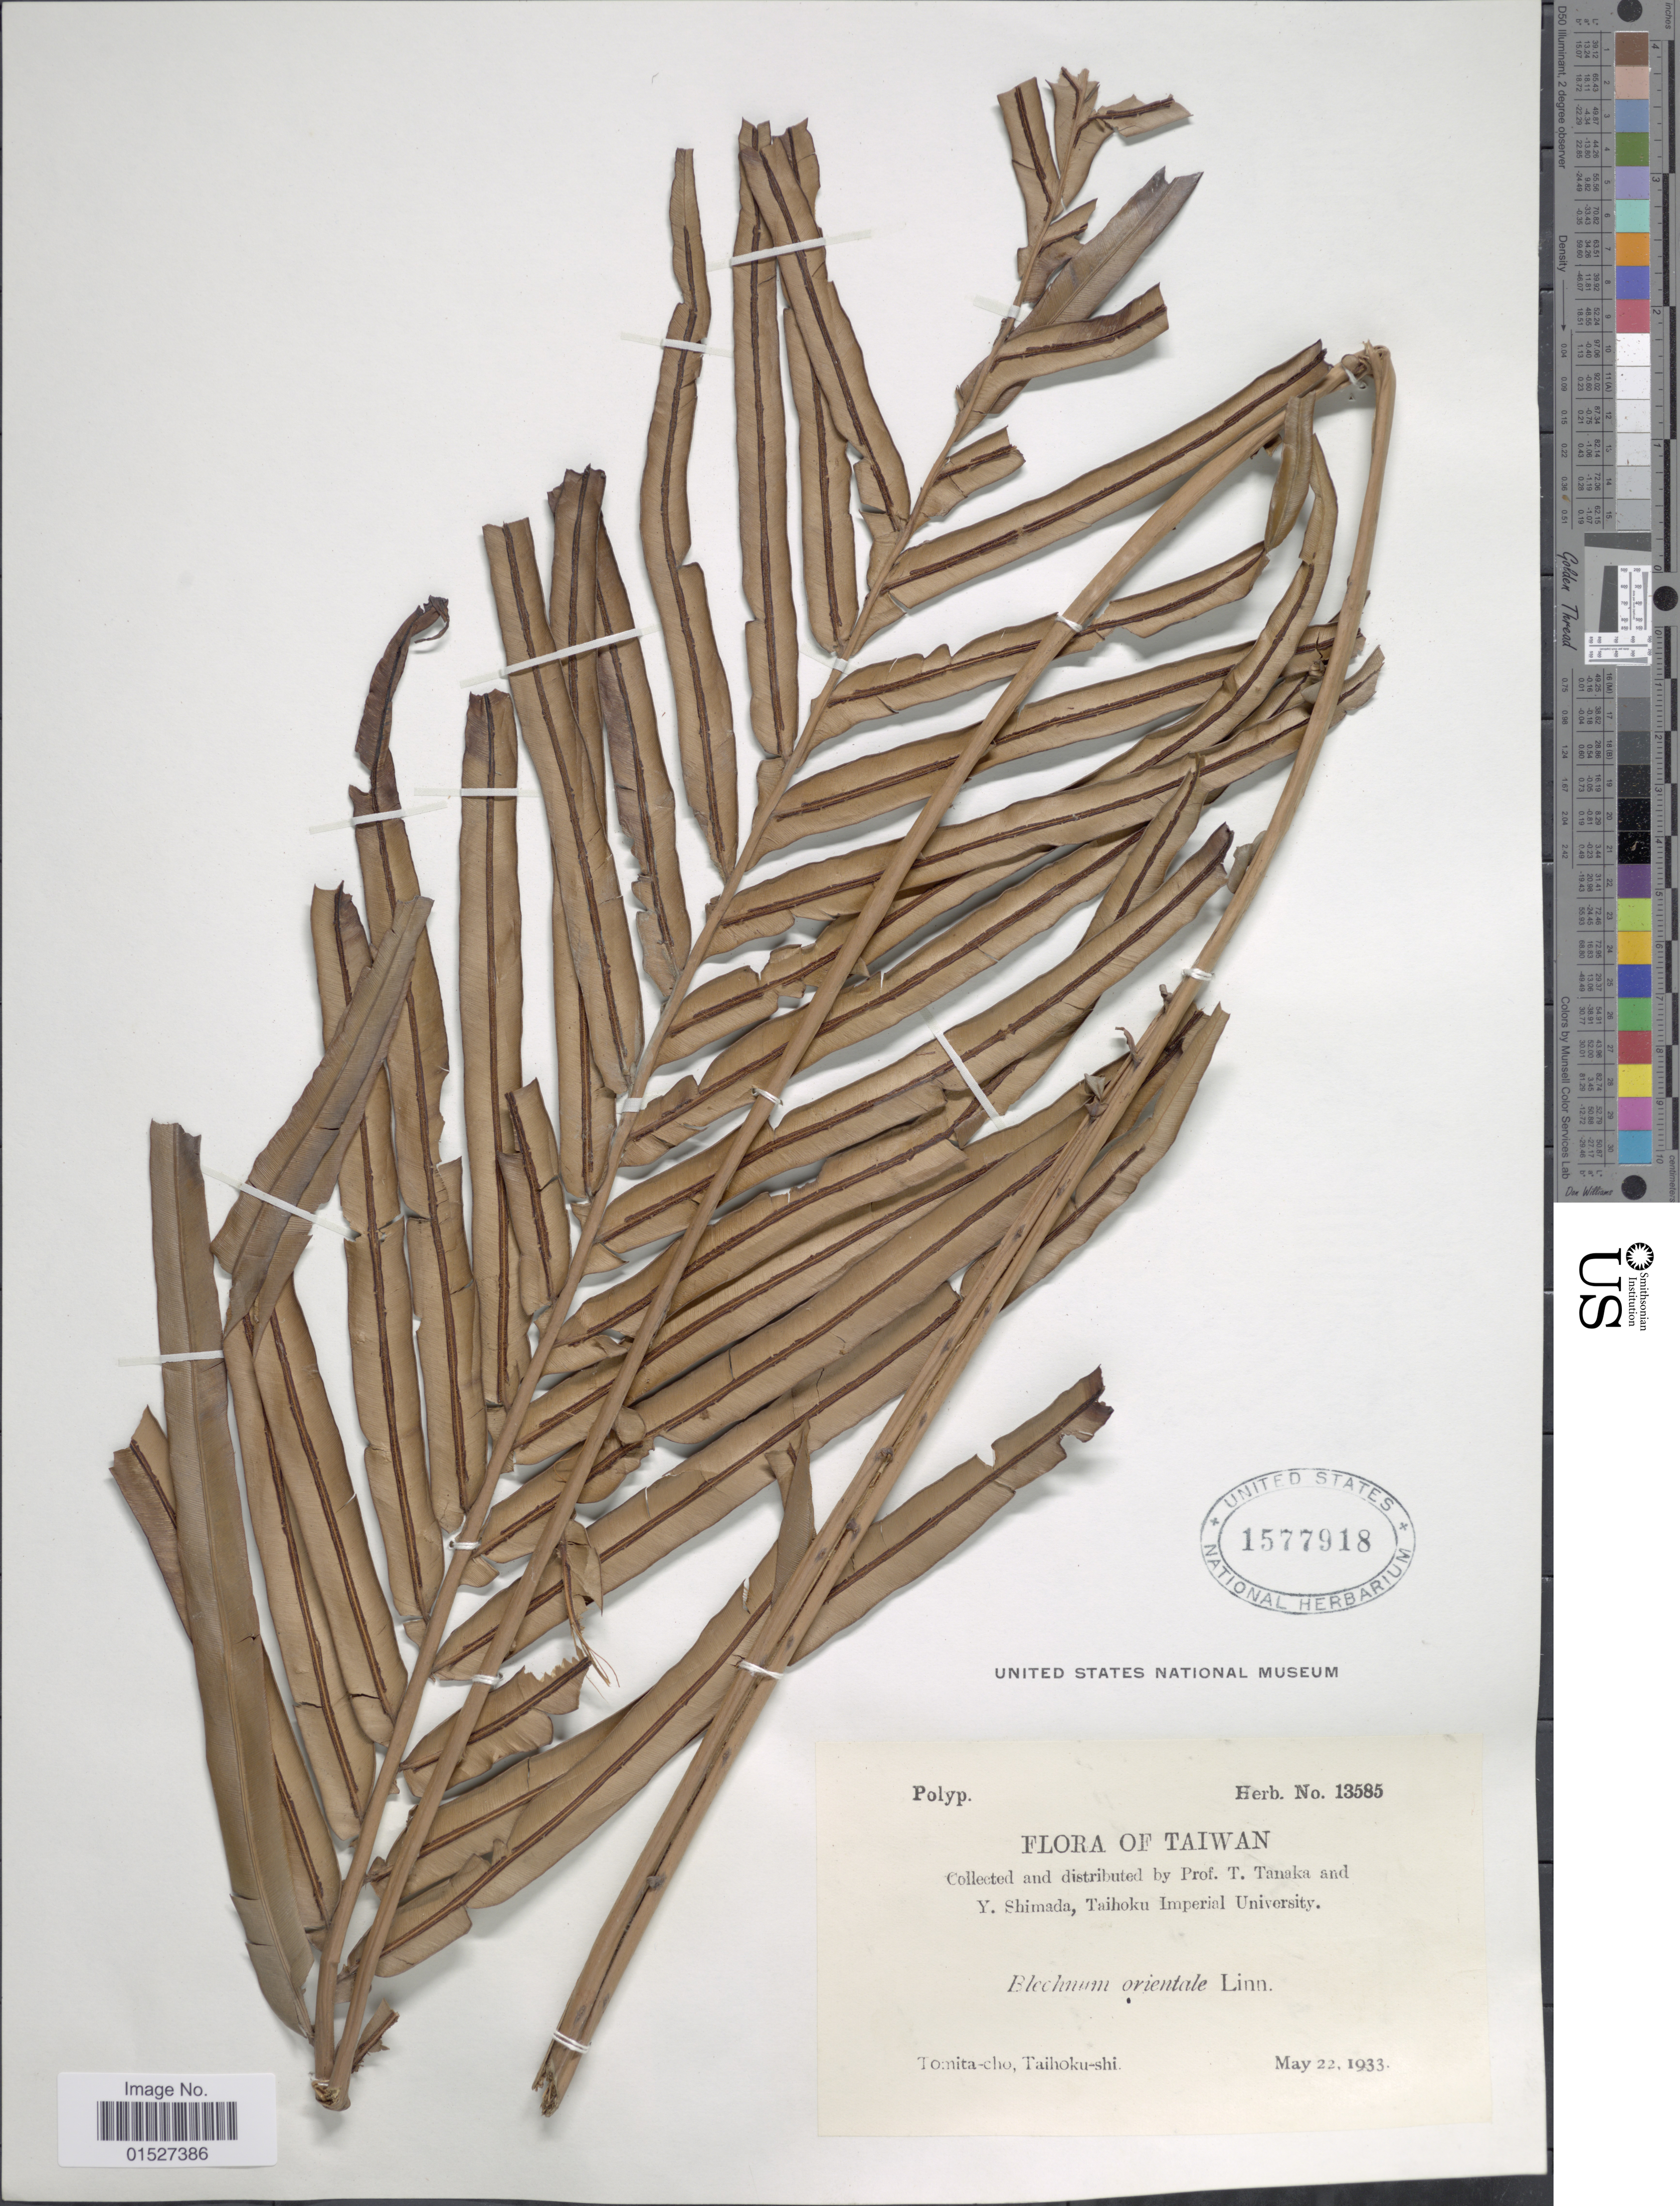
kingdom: Plantae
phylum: Tracheophyta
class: Polypodiopsida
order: Polypodiales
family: Blechnaceae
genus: Blechnum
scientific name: Blechnum orientale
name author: L.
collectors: T. Tanaka & Y. Shimada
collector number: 13585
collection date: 1933-05-22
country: Taiwan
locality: Tomita-cho, Taihoku-shi.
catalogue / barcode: US 1577918